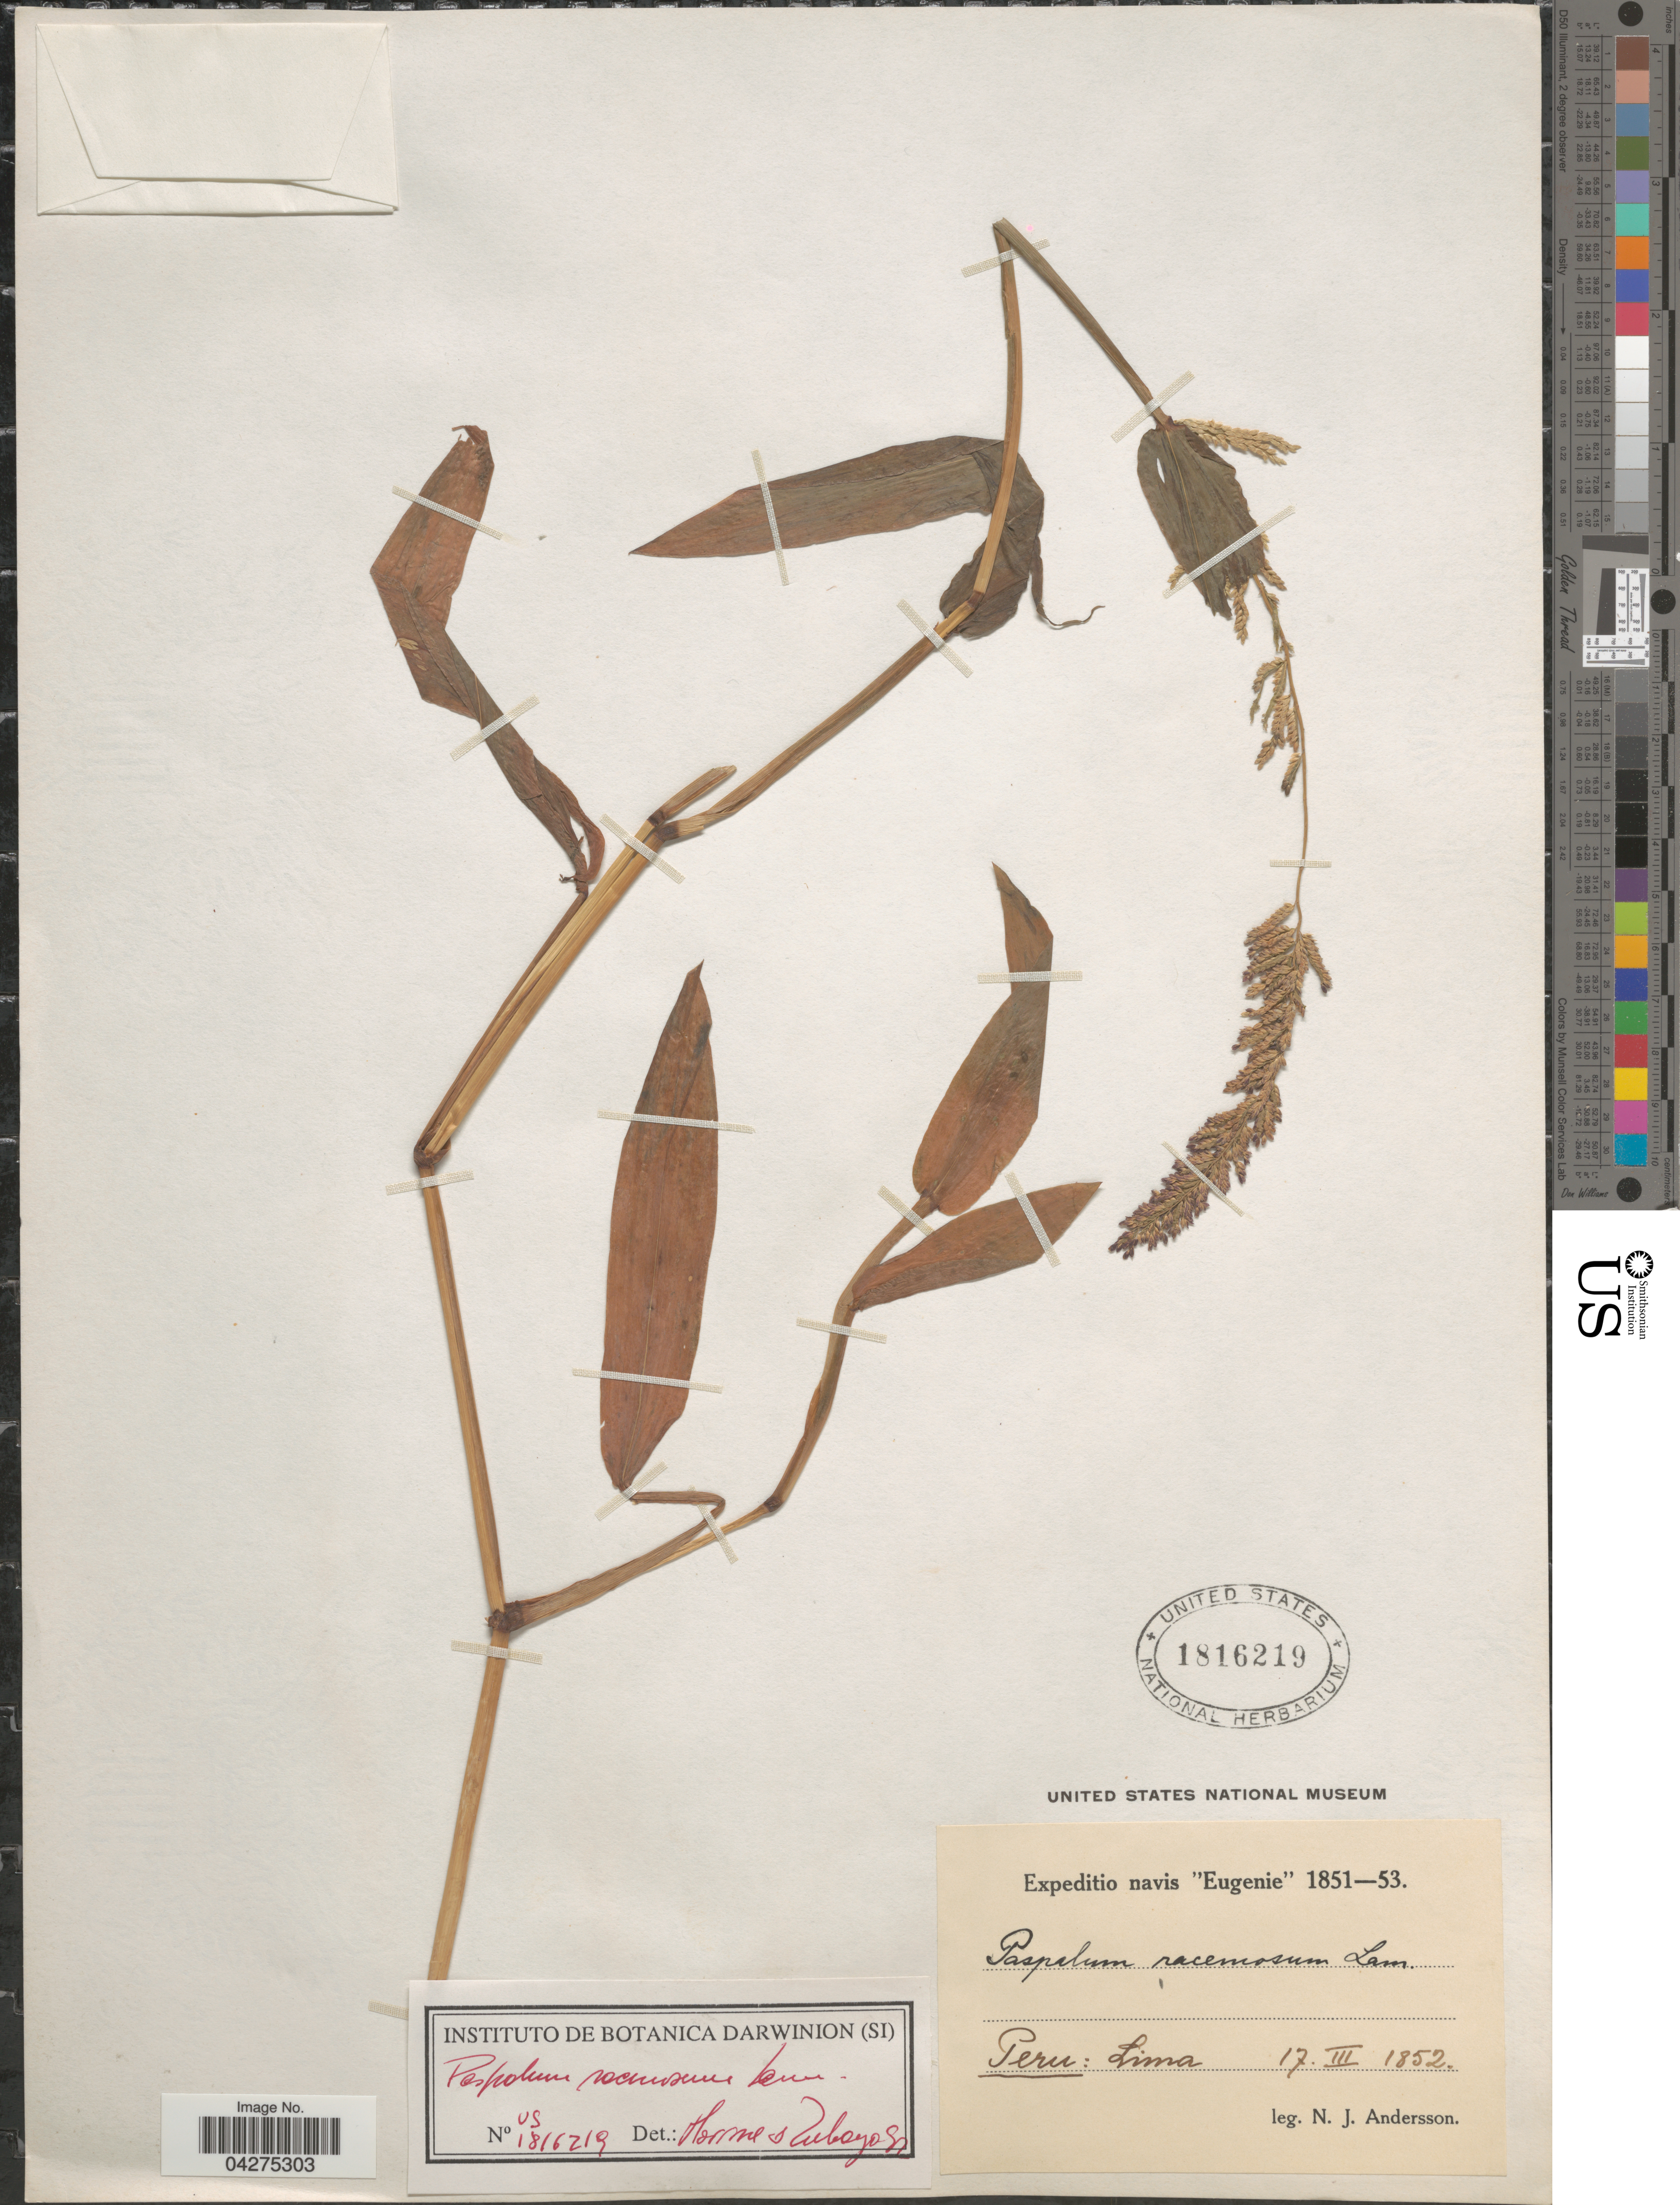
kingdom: Plantae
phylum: Tracheophyta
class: Liliopsida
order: Poales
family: Poaceae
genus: Paspalum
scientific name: Paspalum racemosum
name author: Lam.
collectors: N. J. Andersson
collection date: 1852-03-17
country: Peru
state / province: Lima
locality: Expeditio navis "Eugenie" 1851-53.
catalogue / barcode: US 1816219